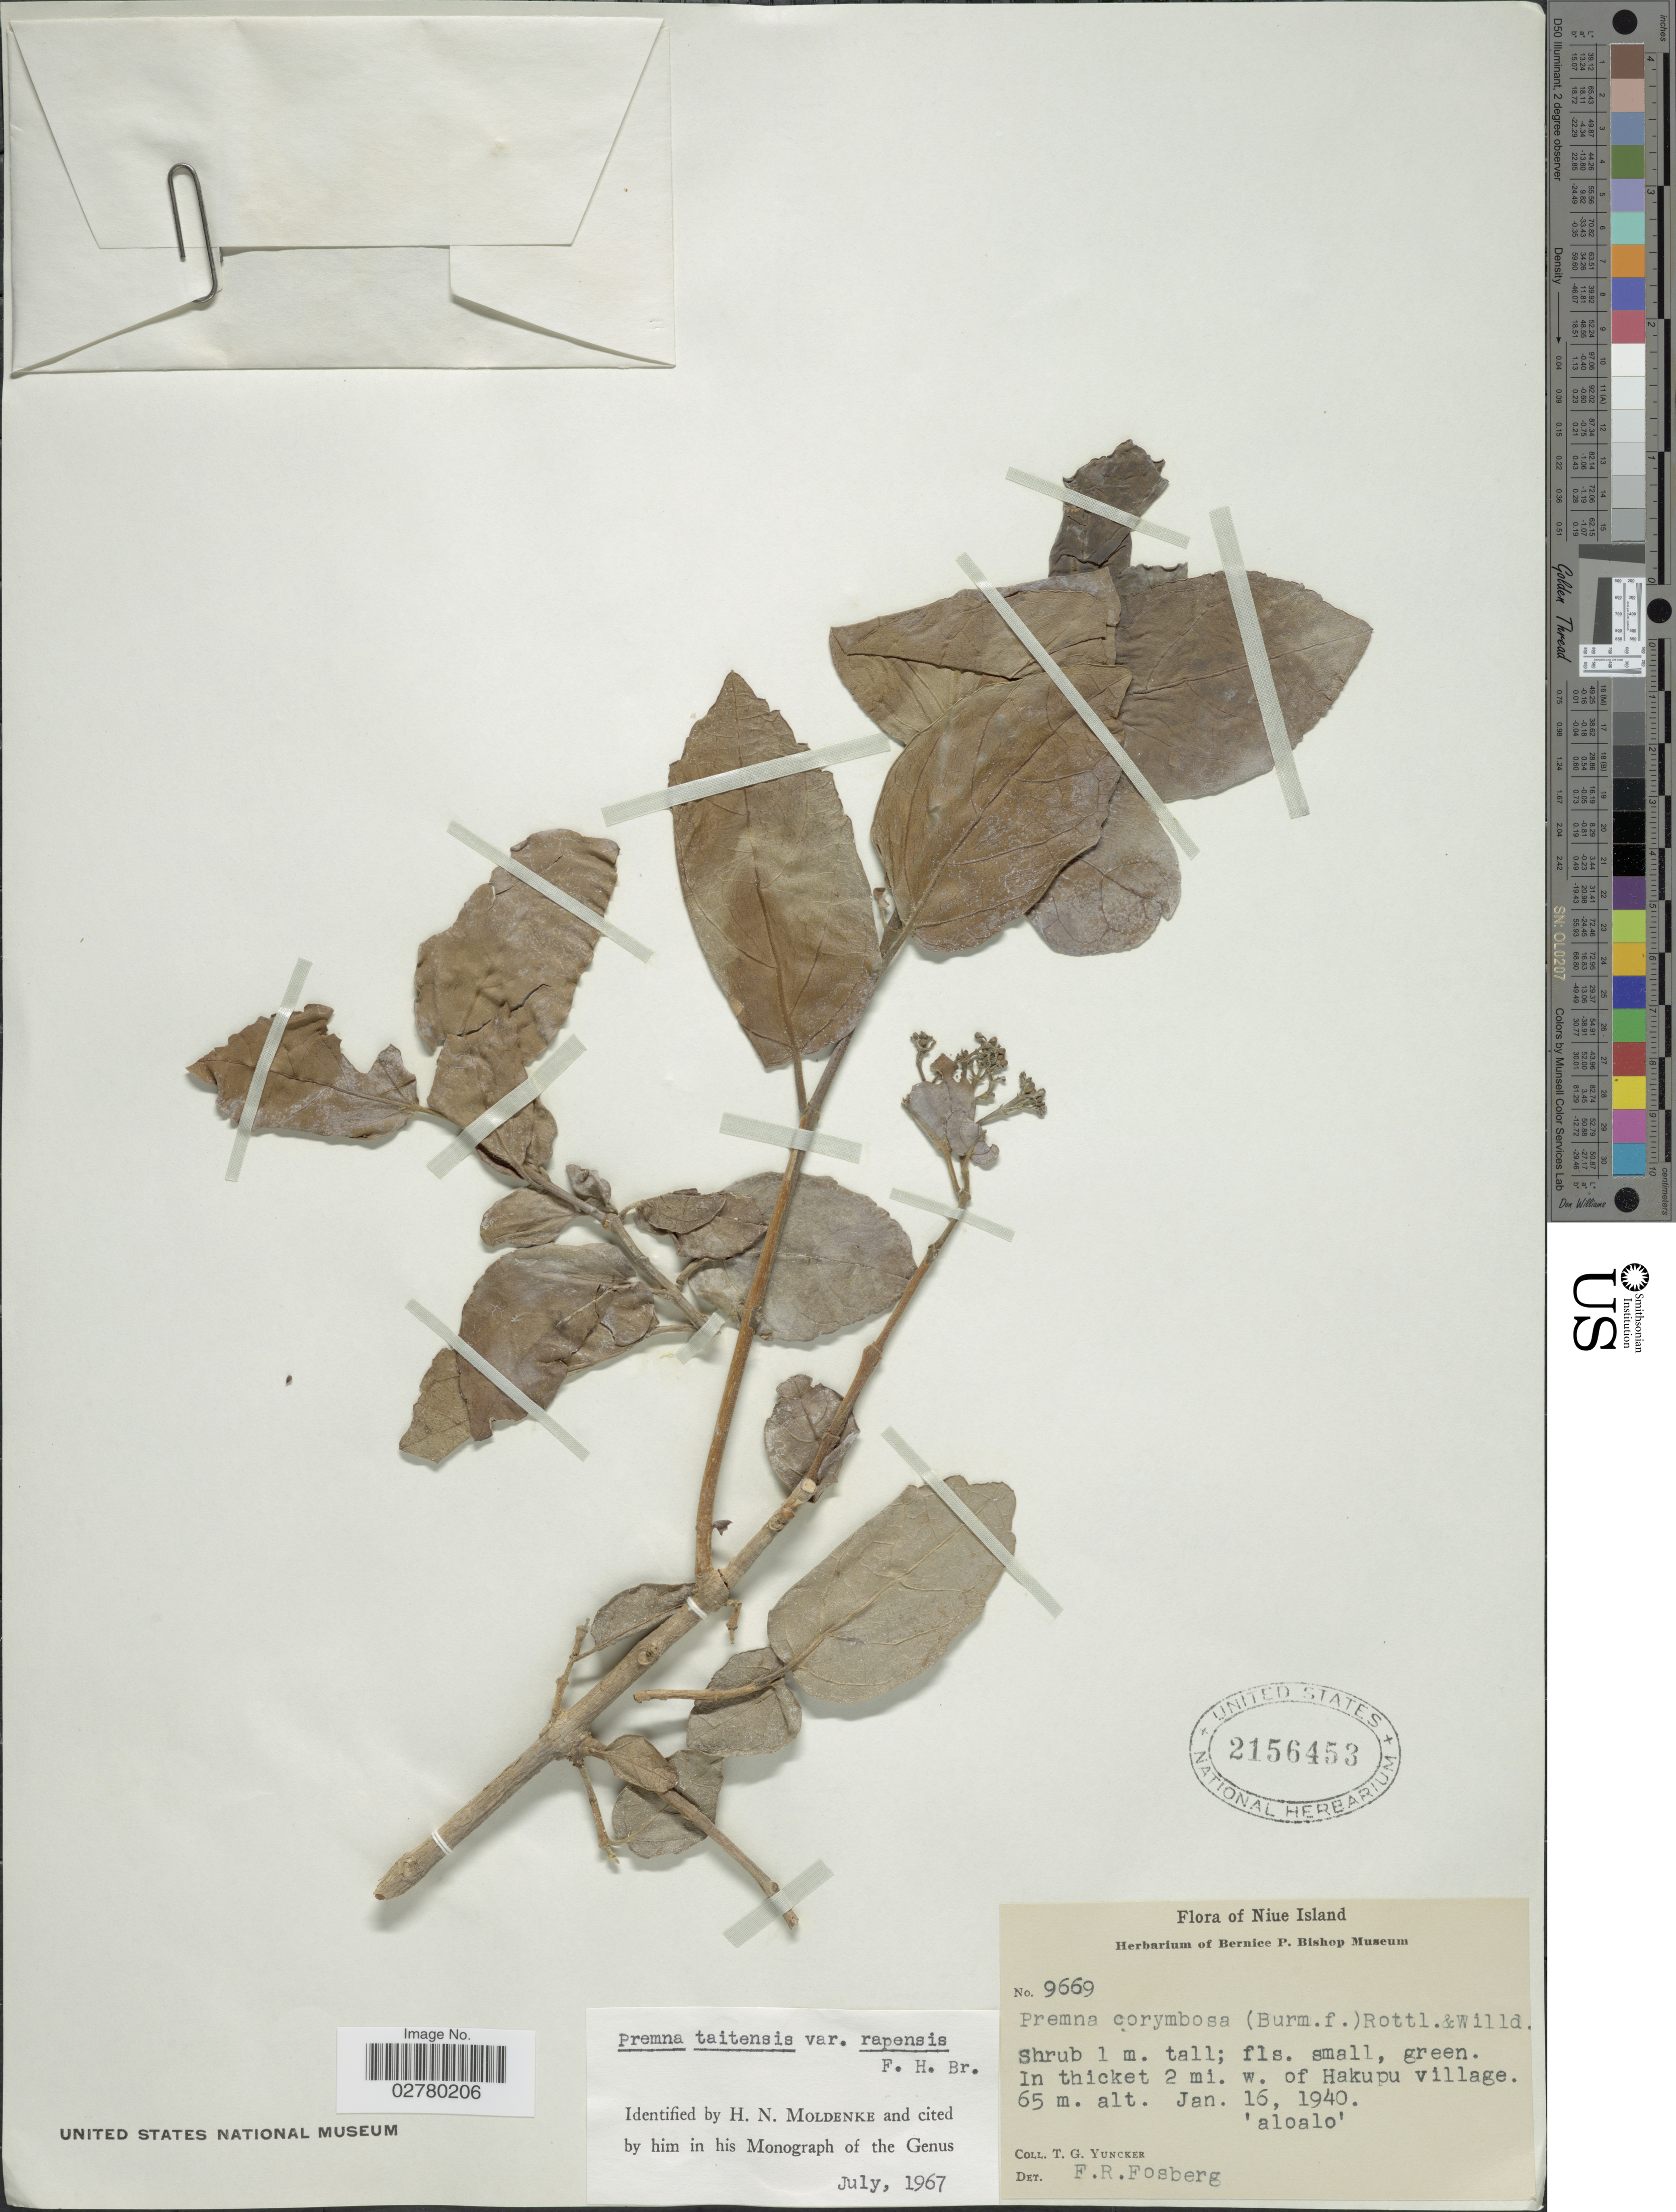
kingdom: Plantae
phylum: Tracheophyta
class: Magnoliopsida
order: Lamiales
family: Lamiaceae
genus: Premna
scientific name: Premna taitensis var. rapensis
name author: F. Br.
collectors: T. G. Yuncker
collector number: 9669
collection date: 1940-01-16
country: Niue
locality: Niue Island. In thicket 2 mi. w. of Hakupu village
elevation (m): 65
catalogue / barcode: US 2156453